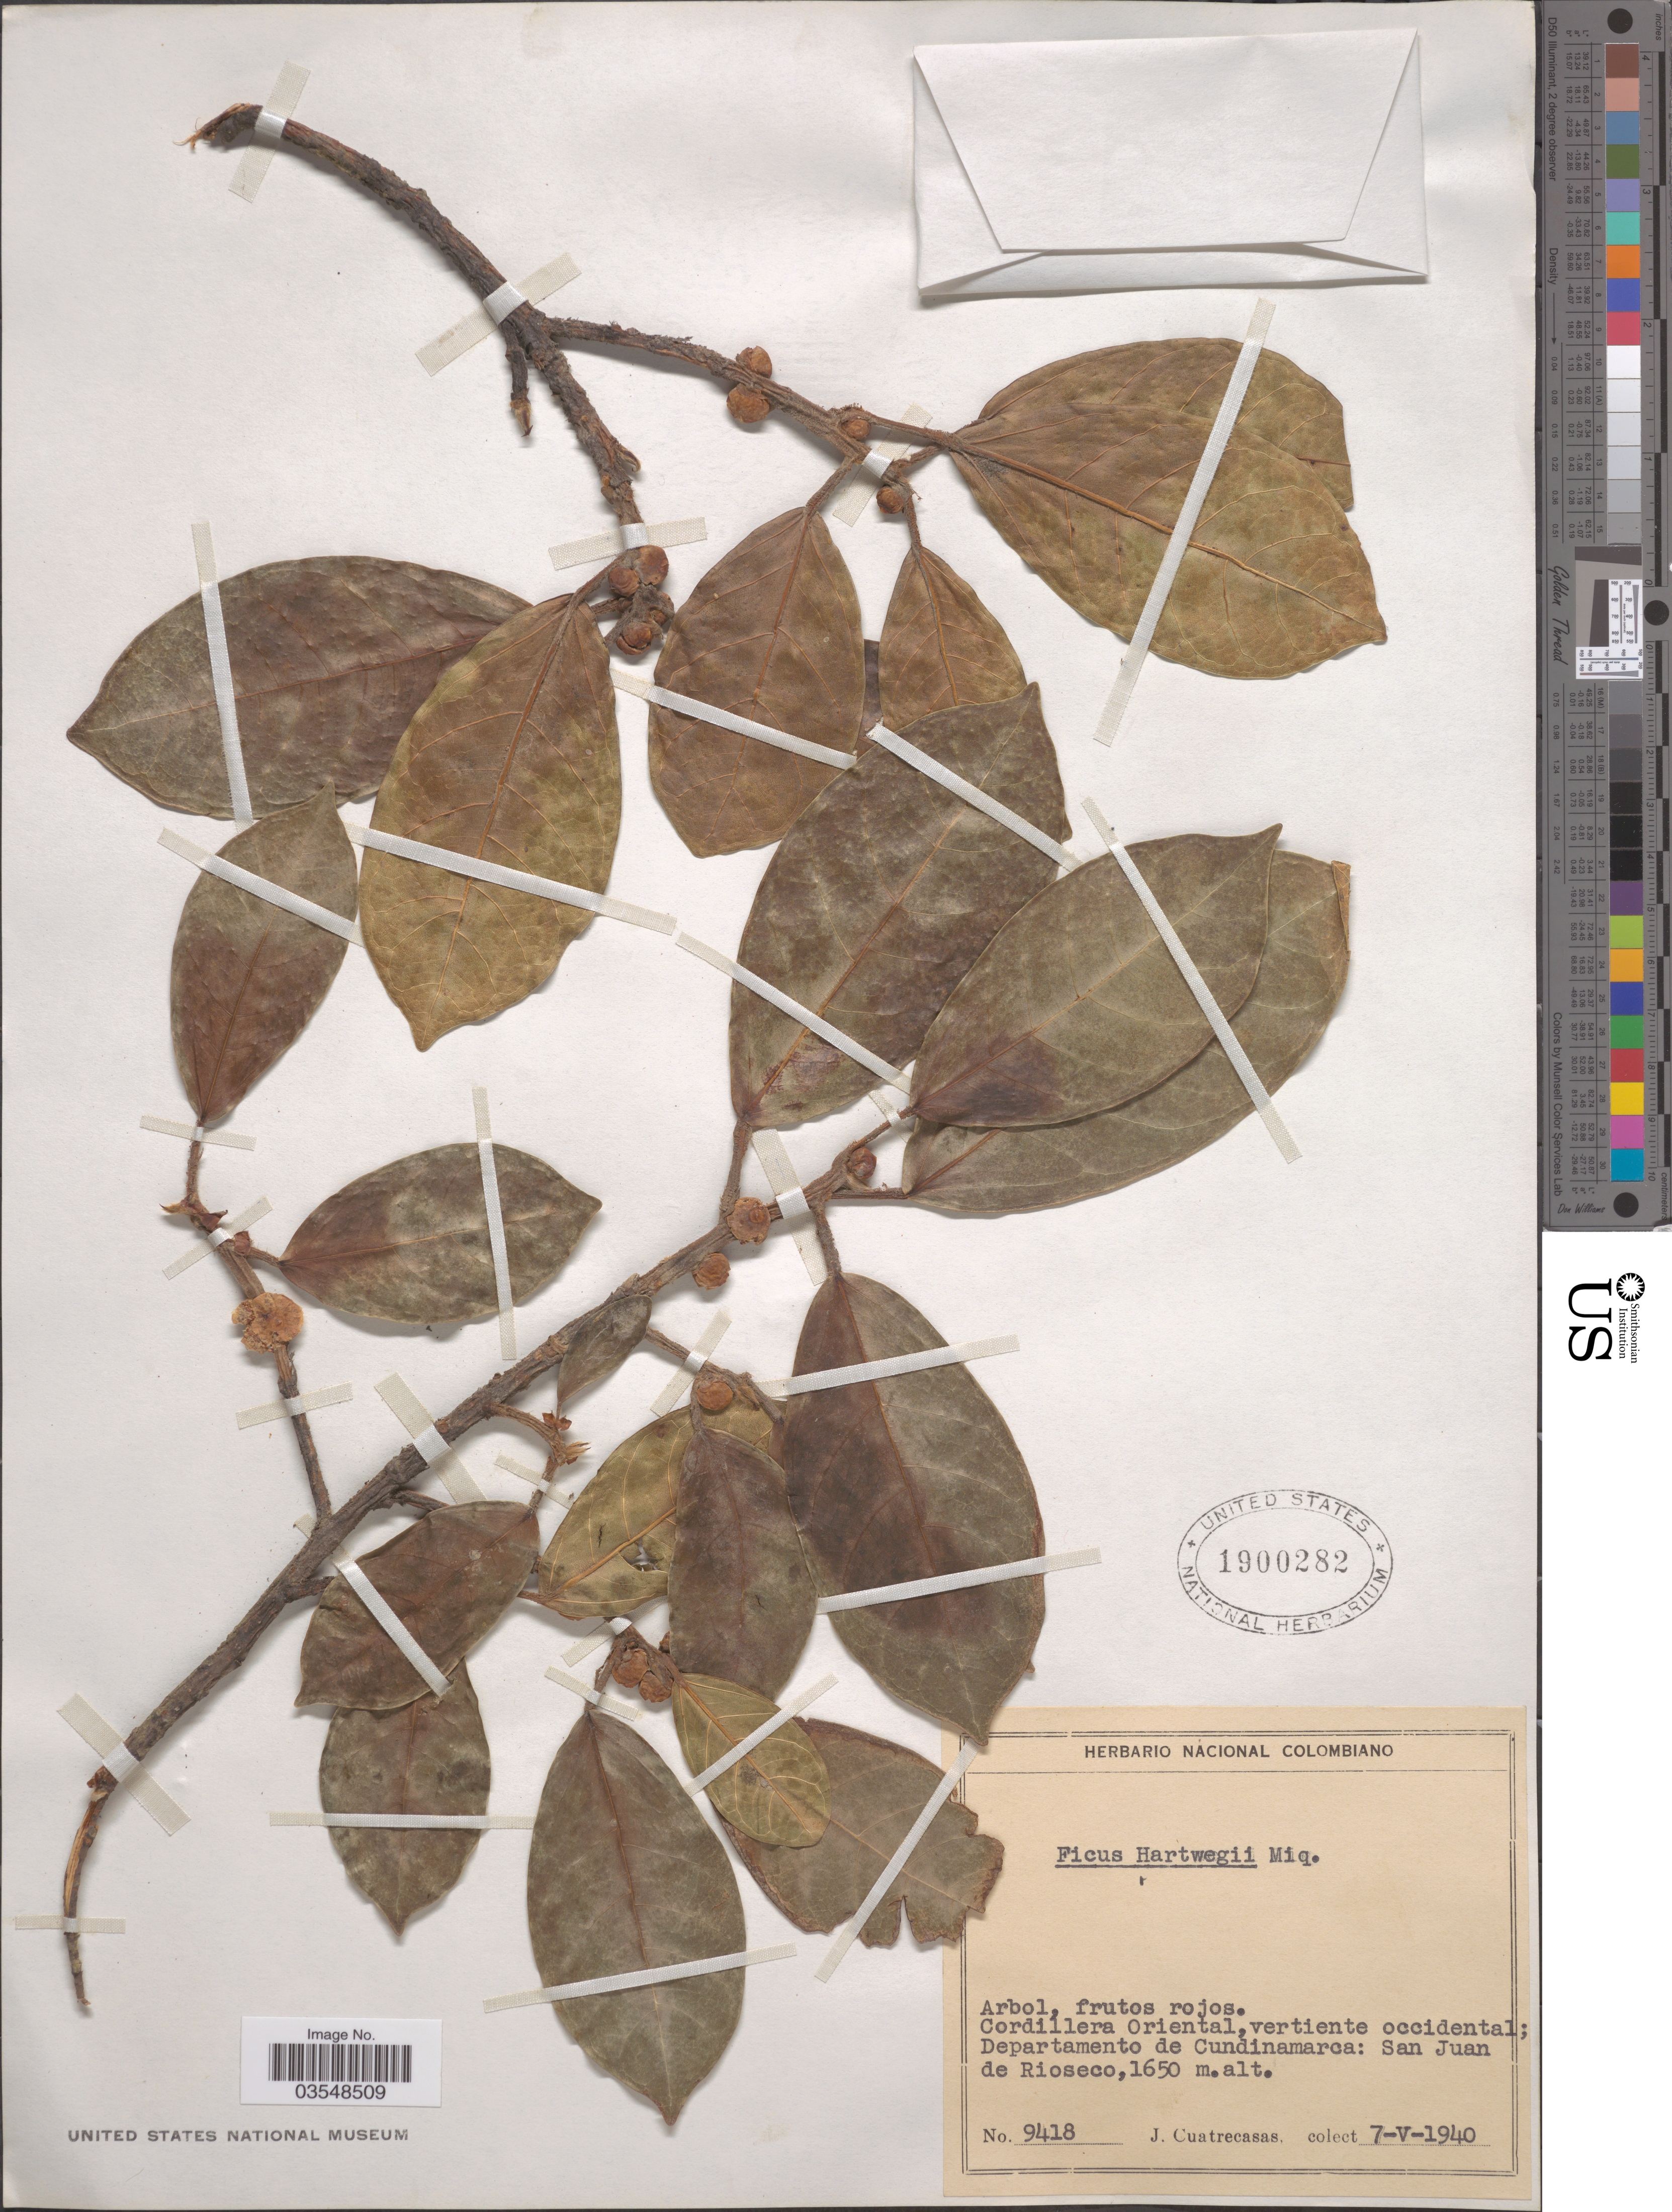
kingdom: Plantae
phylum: Tracheophyta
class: Magnoliopsida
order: Rosales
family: Moraceae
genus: Ficus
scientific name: Ficus hartwegii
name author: (Miq.) Miq.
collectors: J. Cuatrecasas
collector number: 9418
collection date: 1940-05-07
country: Colombia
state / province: Cundinamarca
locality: Cordillera Oriental, vertiente occidental; Departamento de Cundinamarca: San Juan de Rioseco.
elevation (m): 1650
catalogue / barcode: US 1900282